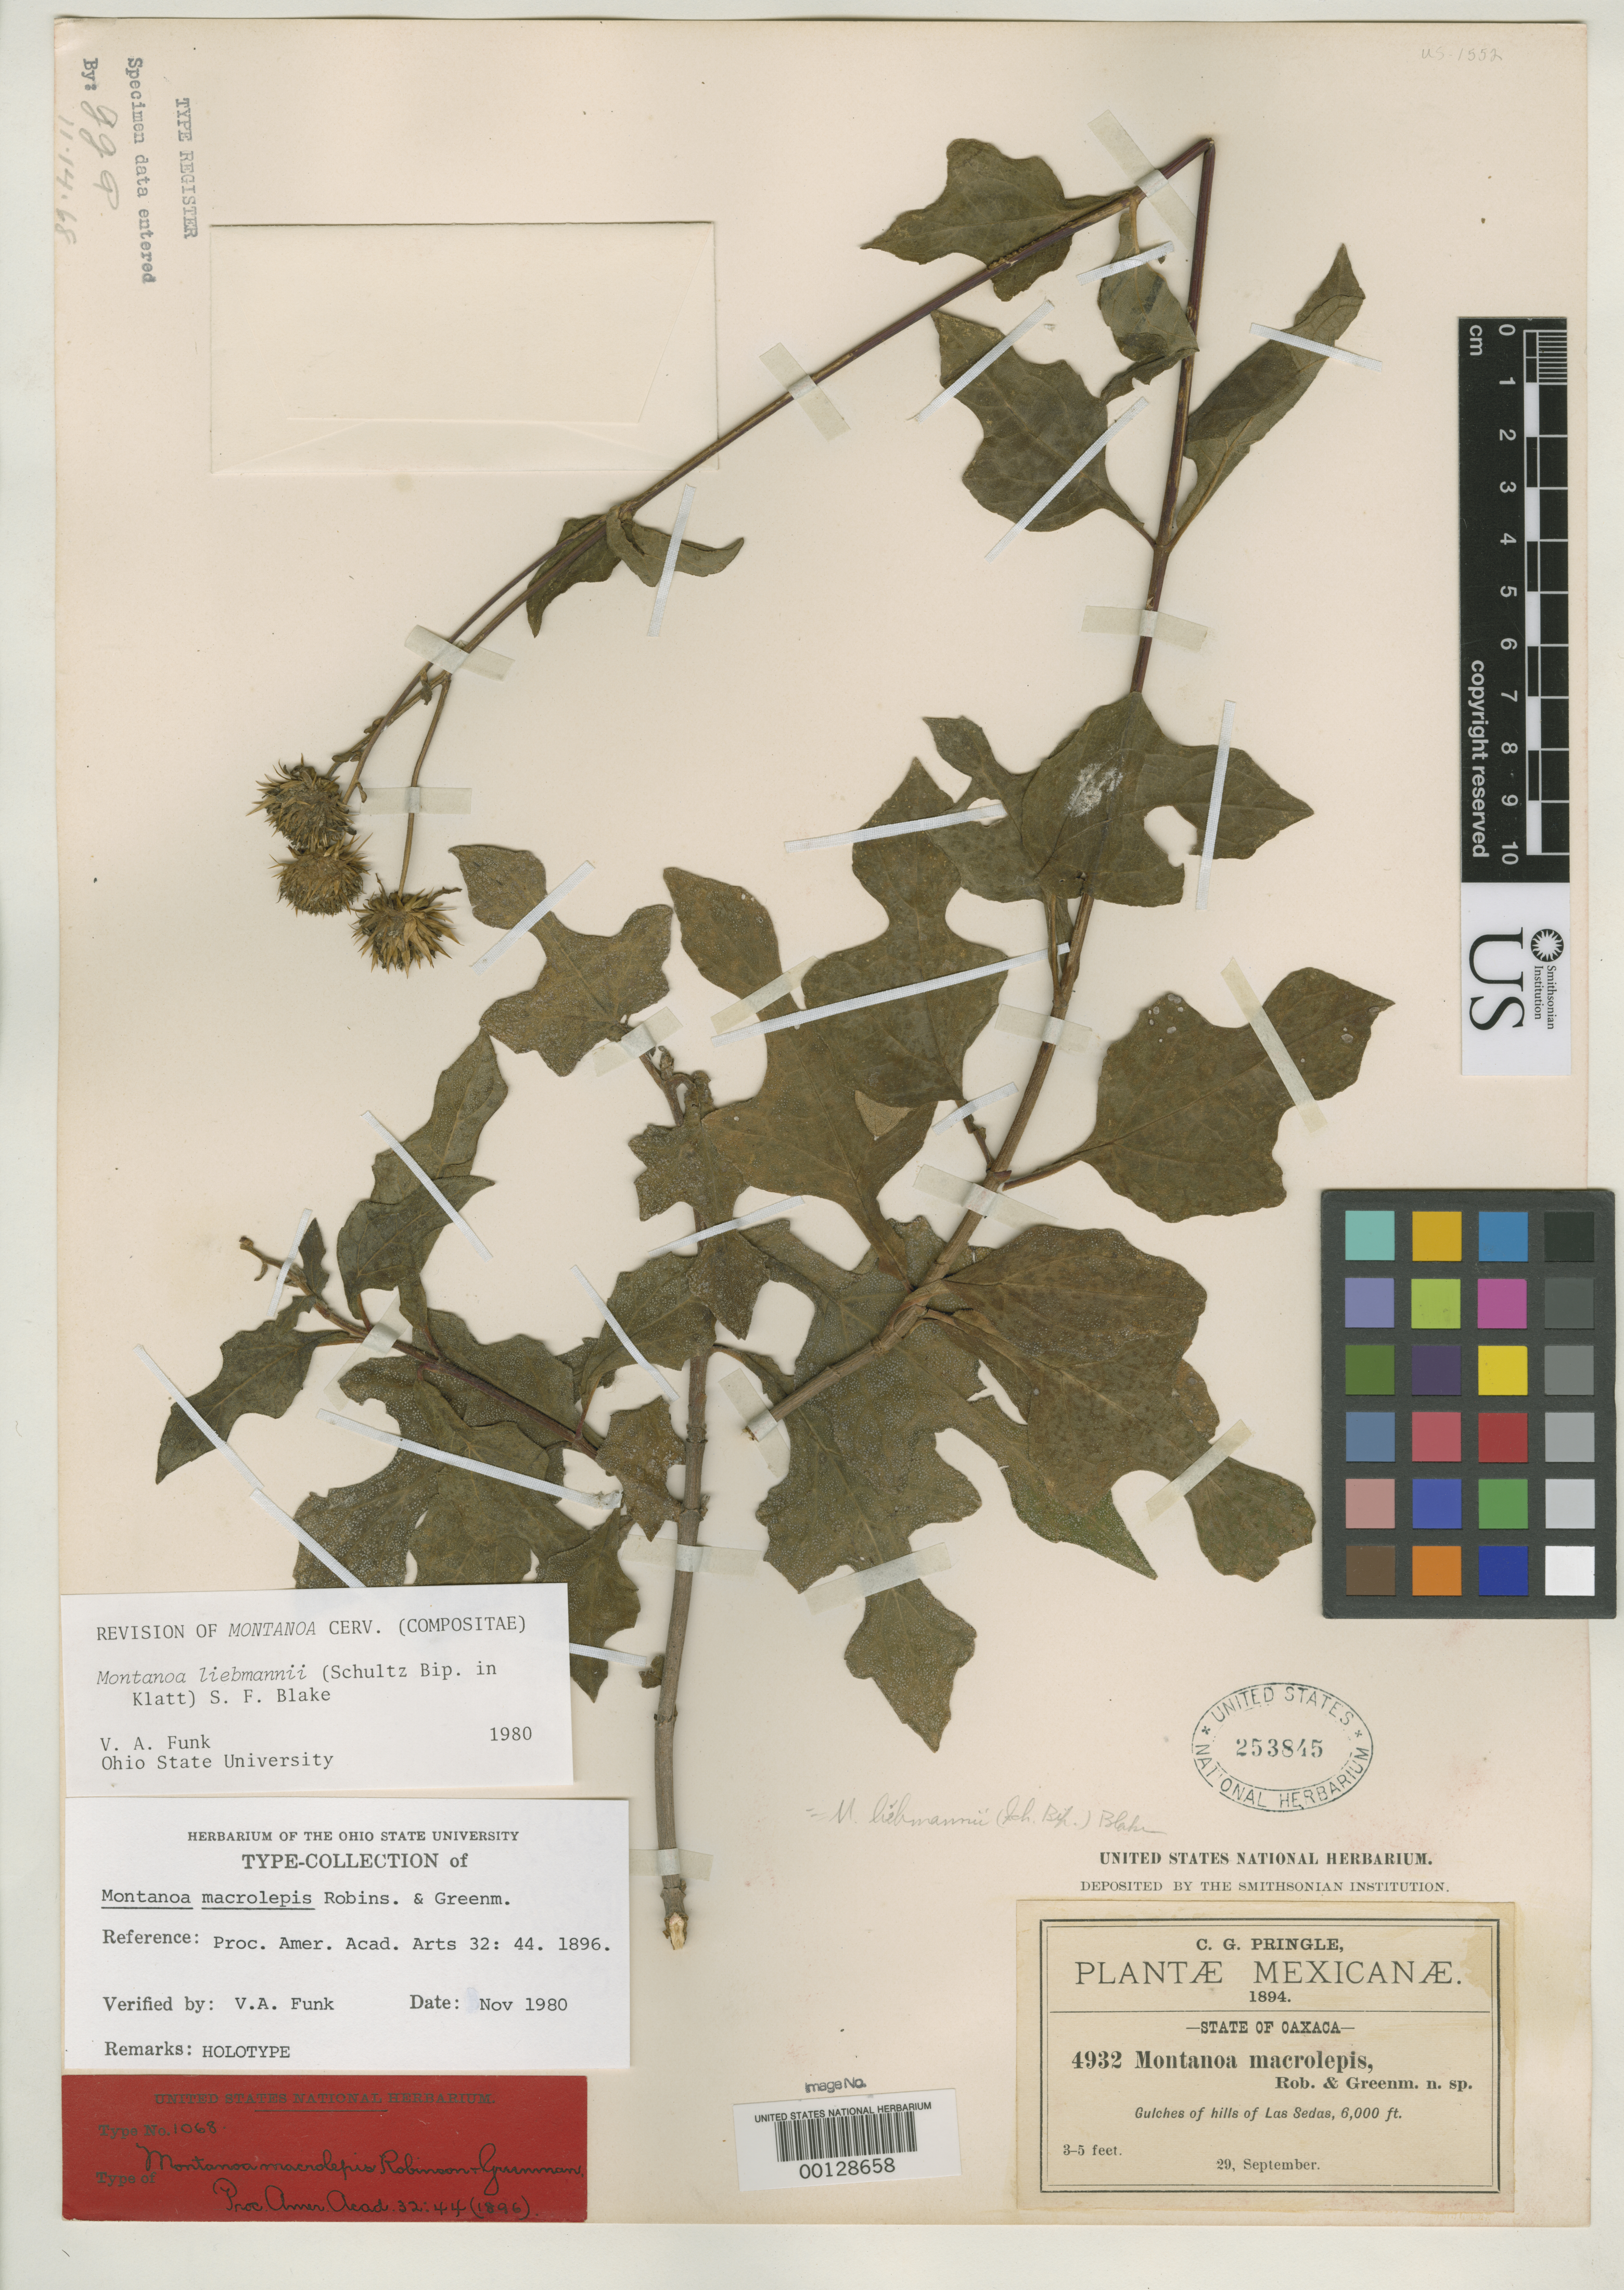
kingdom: Plantae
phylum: Tracheophyta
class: Magnoliopsida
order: Asterales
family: Asteraceae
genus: Montanoa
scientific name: Montanoa macrolepis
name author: B.L. Rob. & Greenm.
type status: Isosyntype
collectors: C. G. Pringle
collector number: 4932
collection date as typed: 29 Sep 1894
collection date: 1894-09-29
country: Mexico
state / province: Oaxaca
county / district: Elta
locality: Las Sedas.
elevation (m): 1829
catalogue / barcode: US 253845